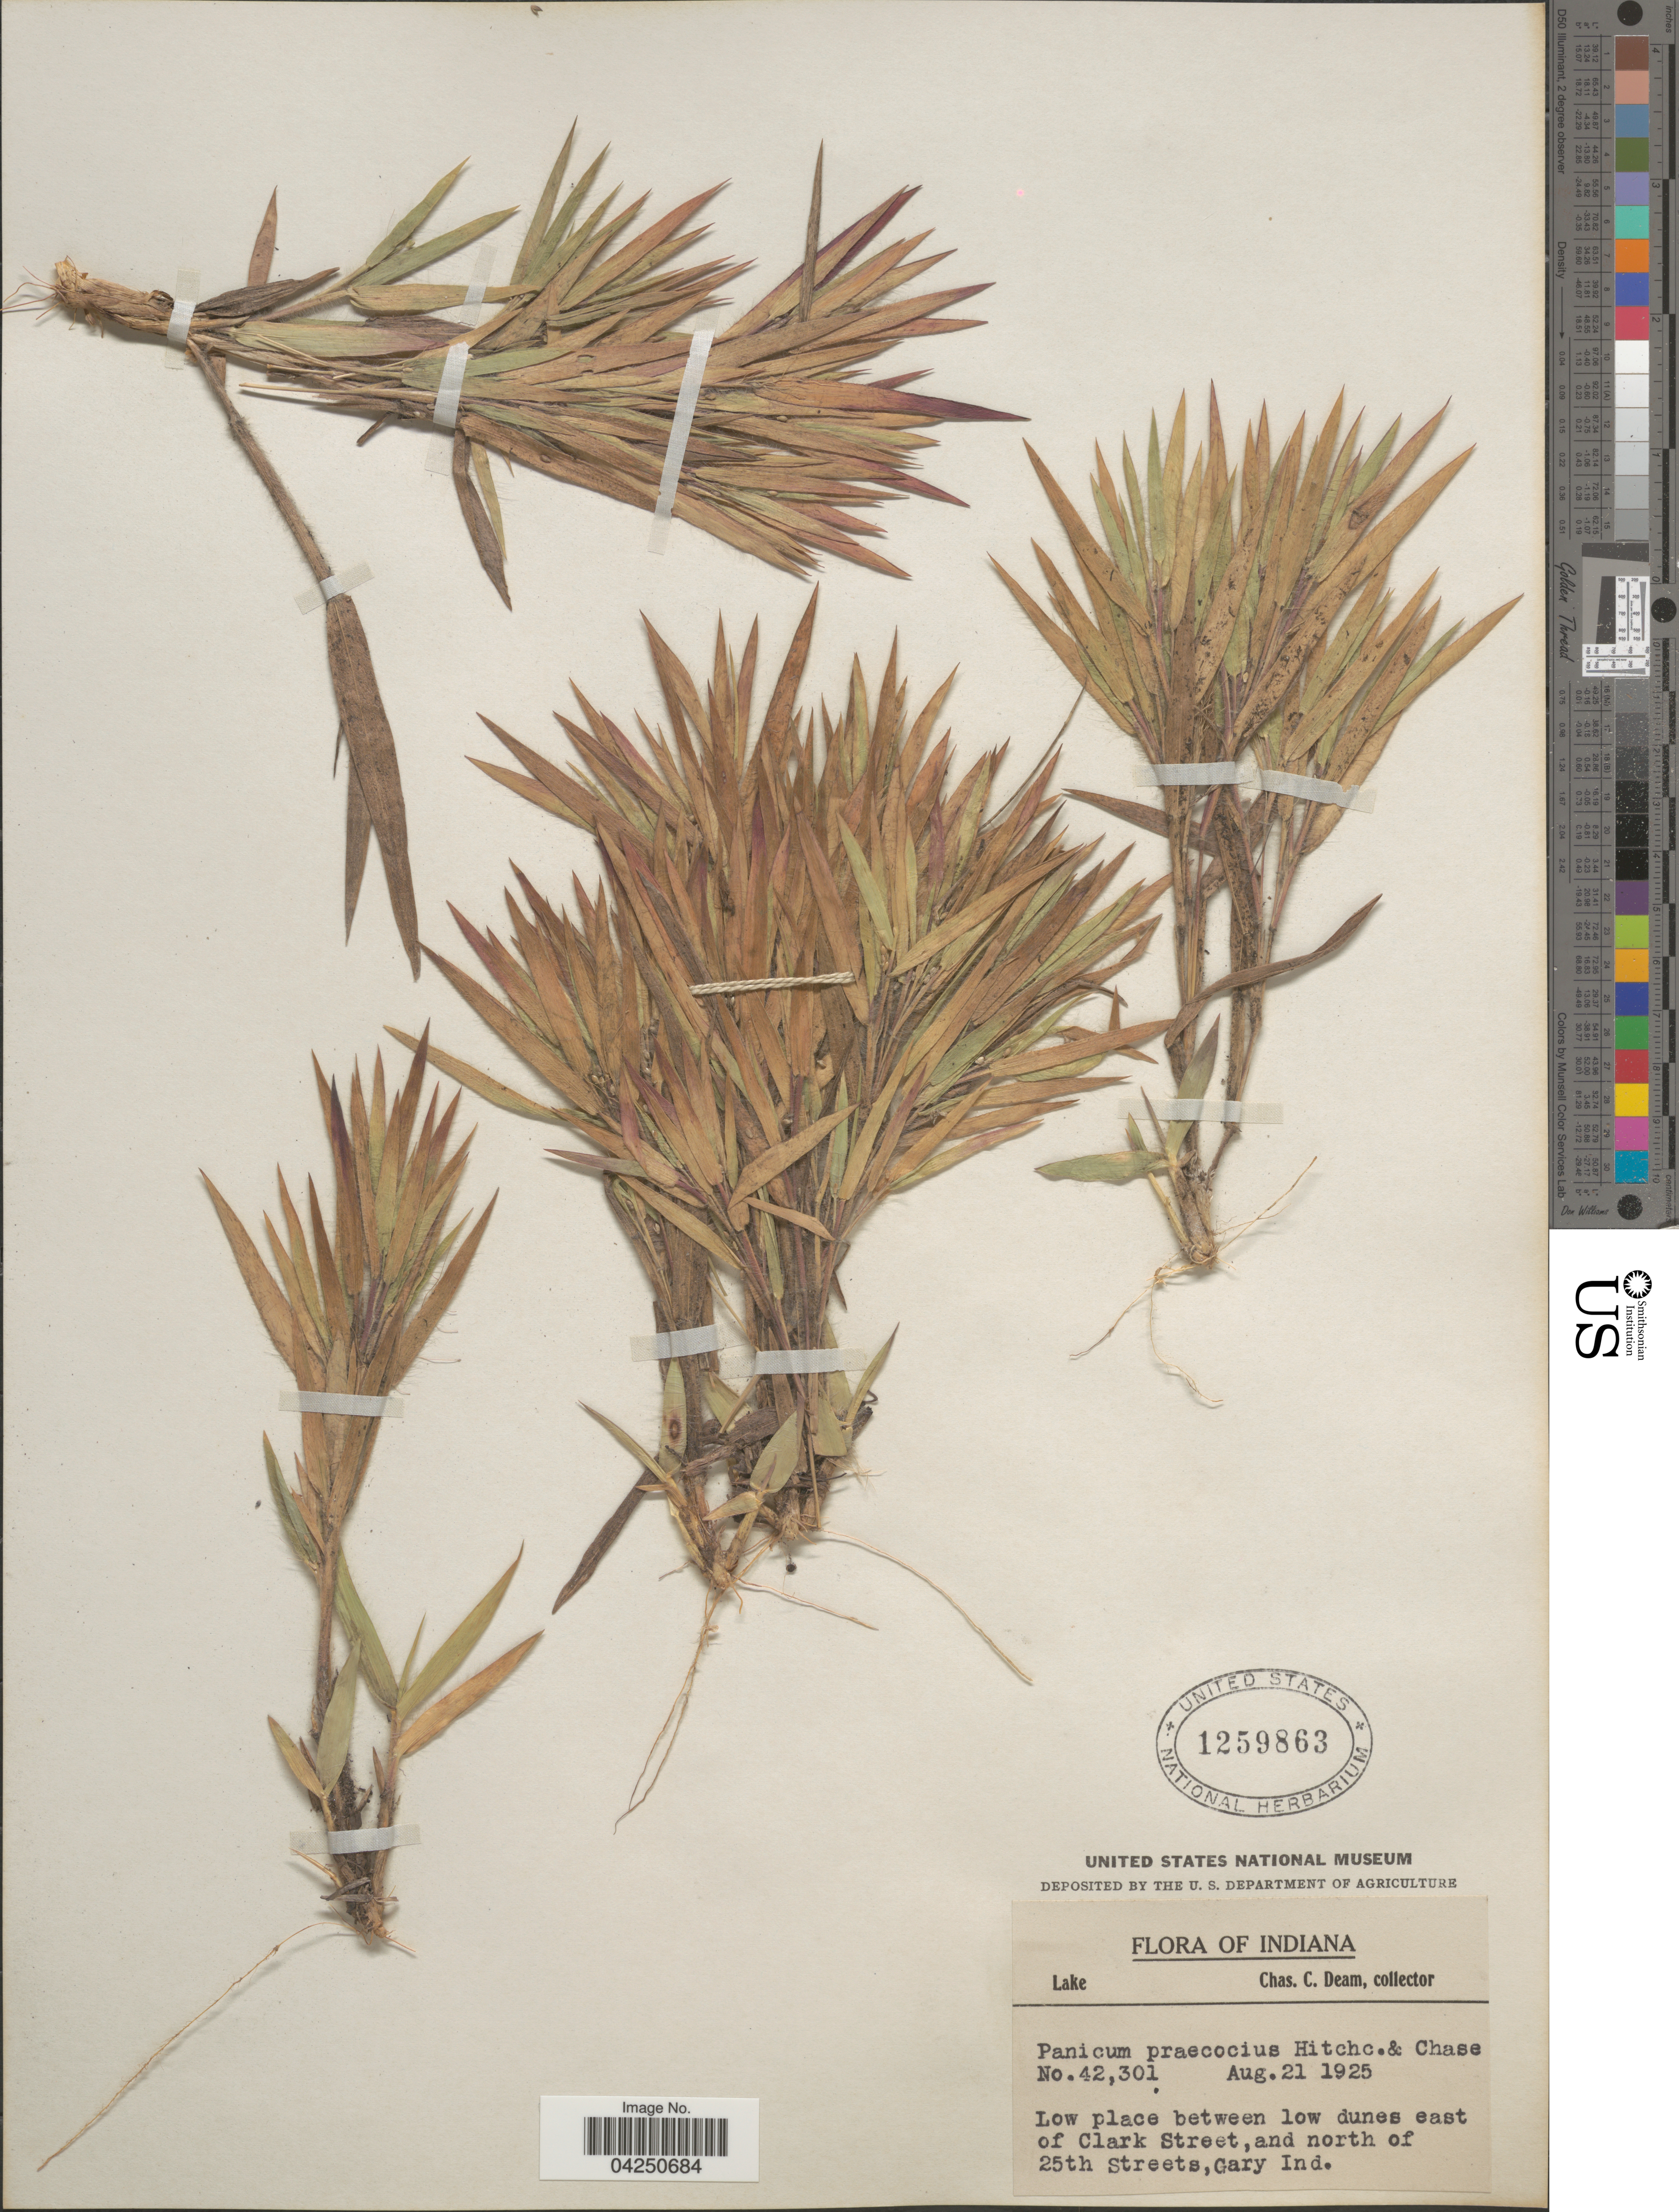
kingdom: Plantae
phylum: Tracheophyta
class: Liliopsida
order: Poales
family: Poaceae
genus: Dichanthelium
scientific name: Dichanthelium acuminatum var. acuminatum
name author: (Sw.) Gould & C.A. Clark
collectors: C. C. Deam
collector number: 42301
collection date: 1925-08-21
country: United States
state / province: Indiana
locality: Lake. Low place between low dunes east of Clark Street, and north of 25th Streets, Gary.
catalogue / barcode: US 1259863